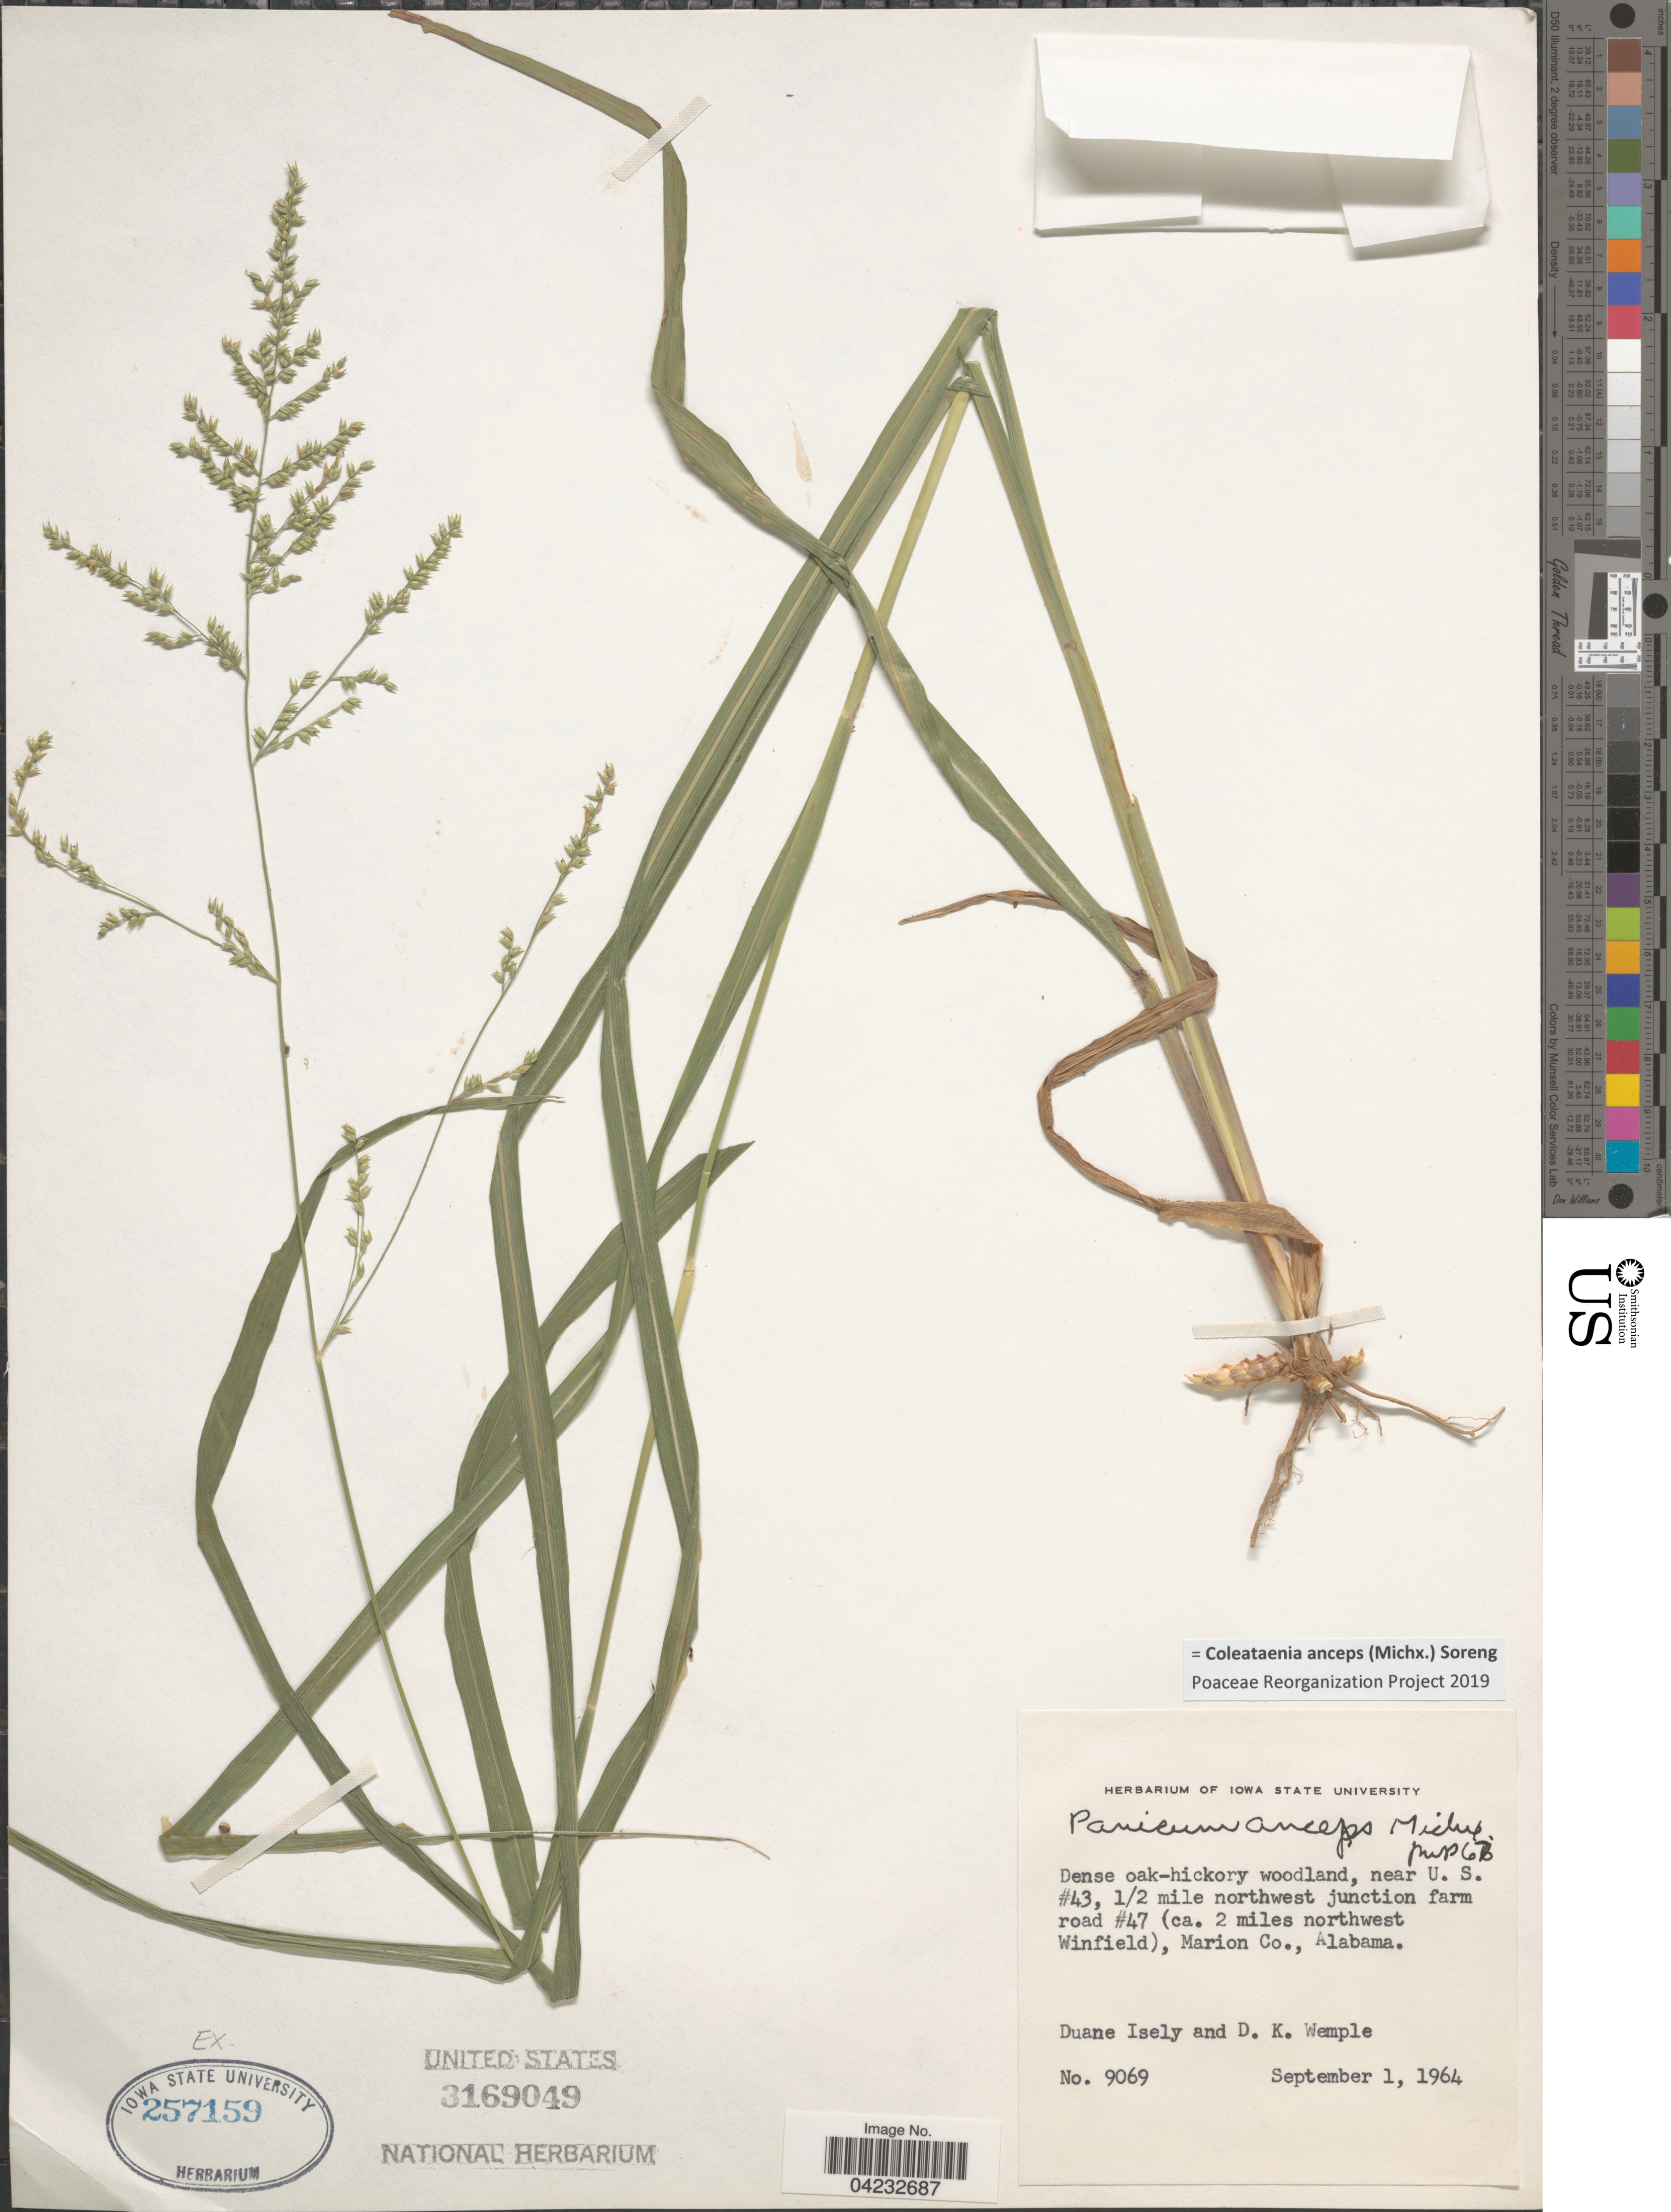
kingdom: Plantae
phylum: Tracheophyta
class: Liliopsida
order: Poales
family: Poaceae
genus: Coleataenia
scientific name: Coleataenia anceps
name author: (Michx.) Soreng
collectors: D. Isely & D. Wemple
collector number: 9069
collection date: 1964-09-01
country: United States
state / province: Alabama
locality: Near U. S. #43, ½ mile northwest junction farm road #47 (ca. 2 miles northwest Winfield), Marion Co.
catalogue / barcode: US 3169049